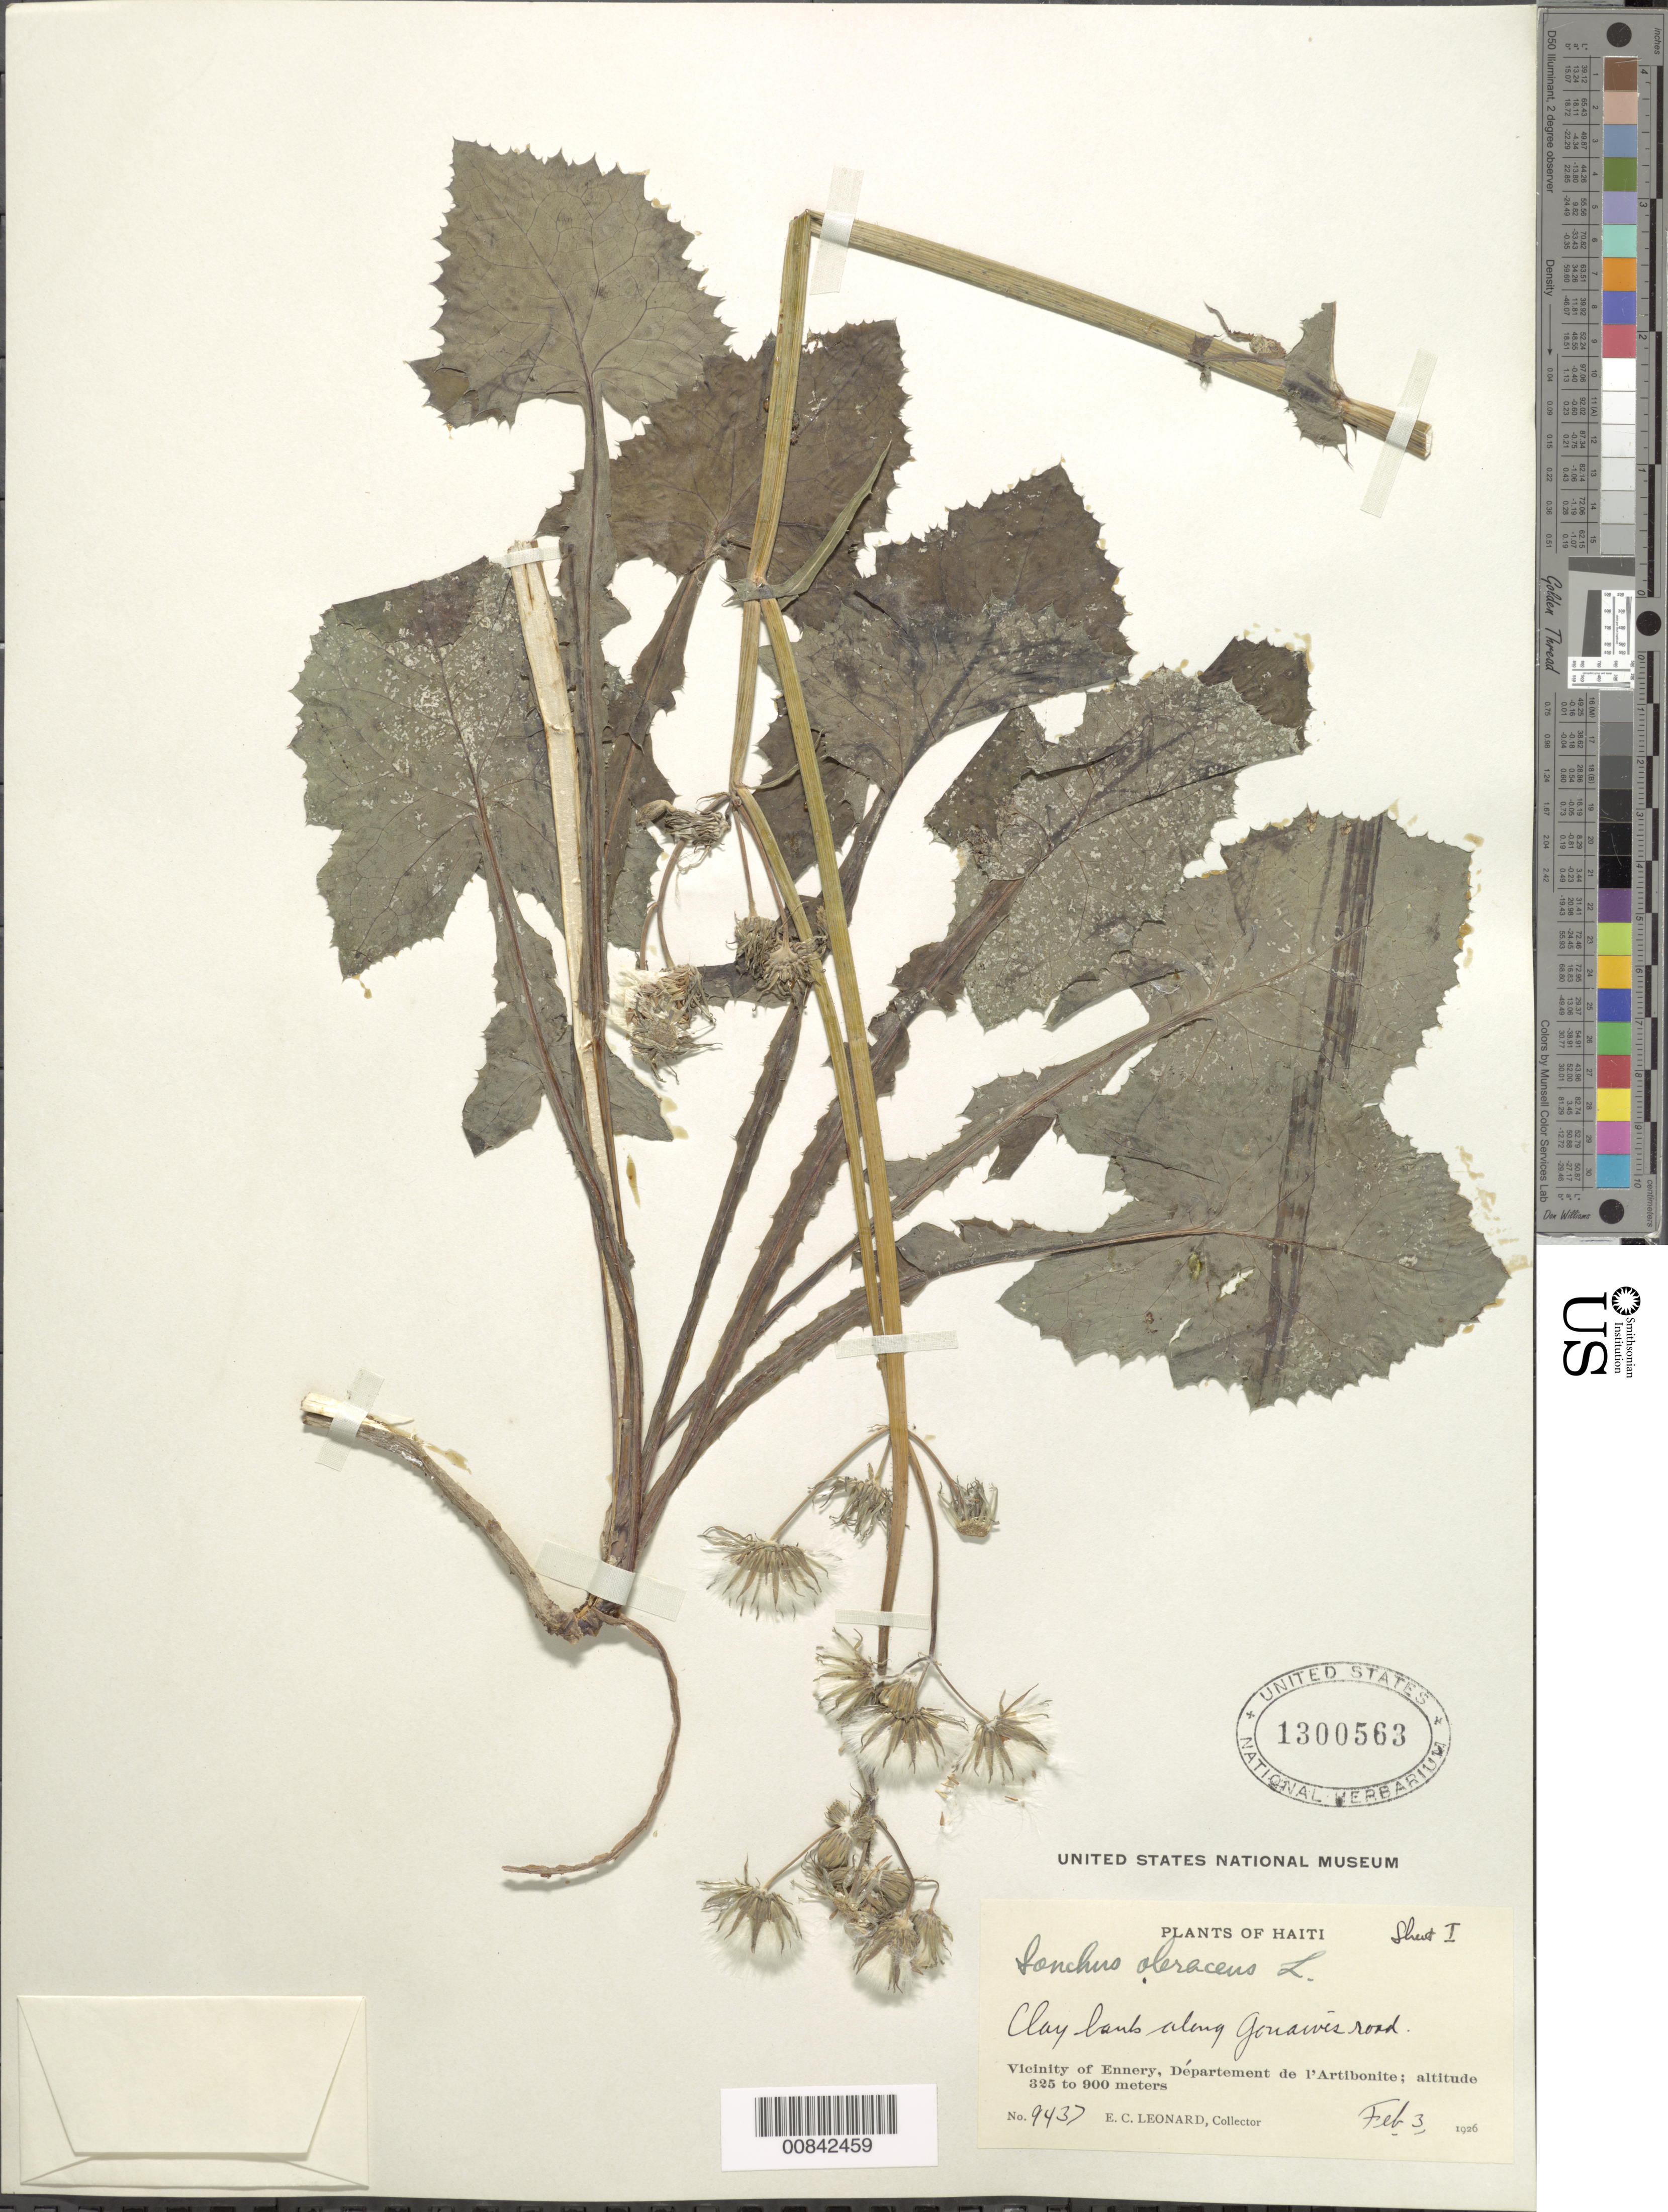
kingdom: Plantae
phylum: Tracheophyta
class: Magnoliopsida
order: Asterales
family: Asteraceae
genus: Sonchus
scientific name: Sonchus oleraceus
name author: L.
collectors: E. C. Leonard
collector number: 9437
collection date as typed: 03 Feb 1926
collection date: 1926-02-03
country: Haiti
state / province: Artibonite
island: Hispaniola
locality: Vicinity of Ennery, along Gonaïves road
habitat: Clay banks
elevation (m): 325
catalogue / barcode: US 1300563